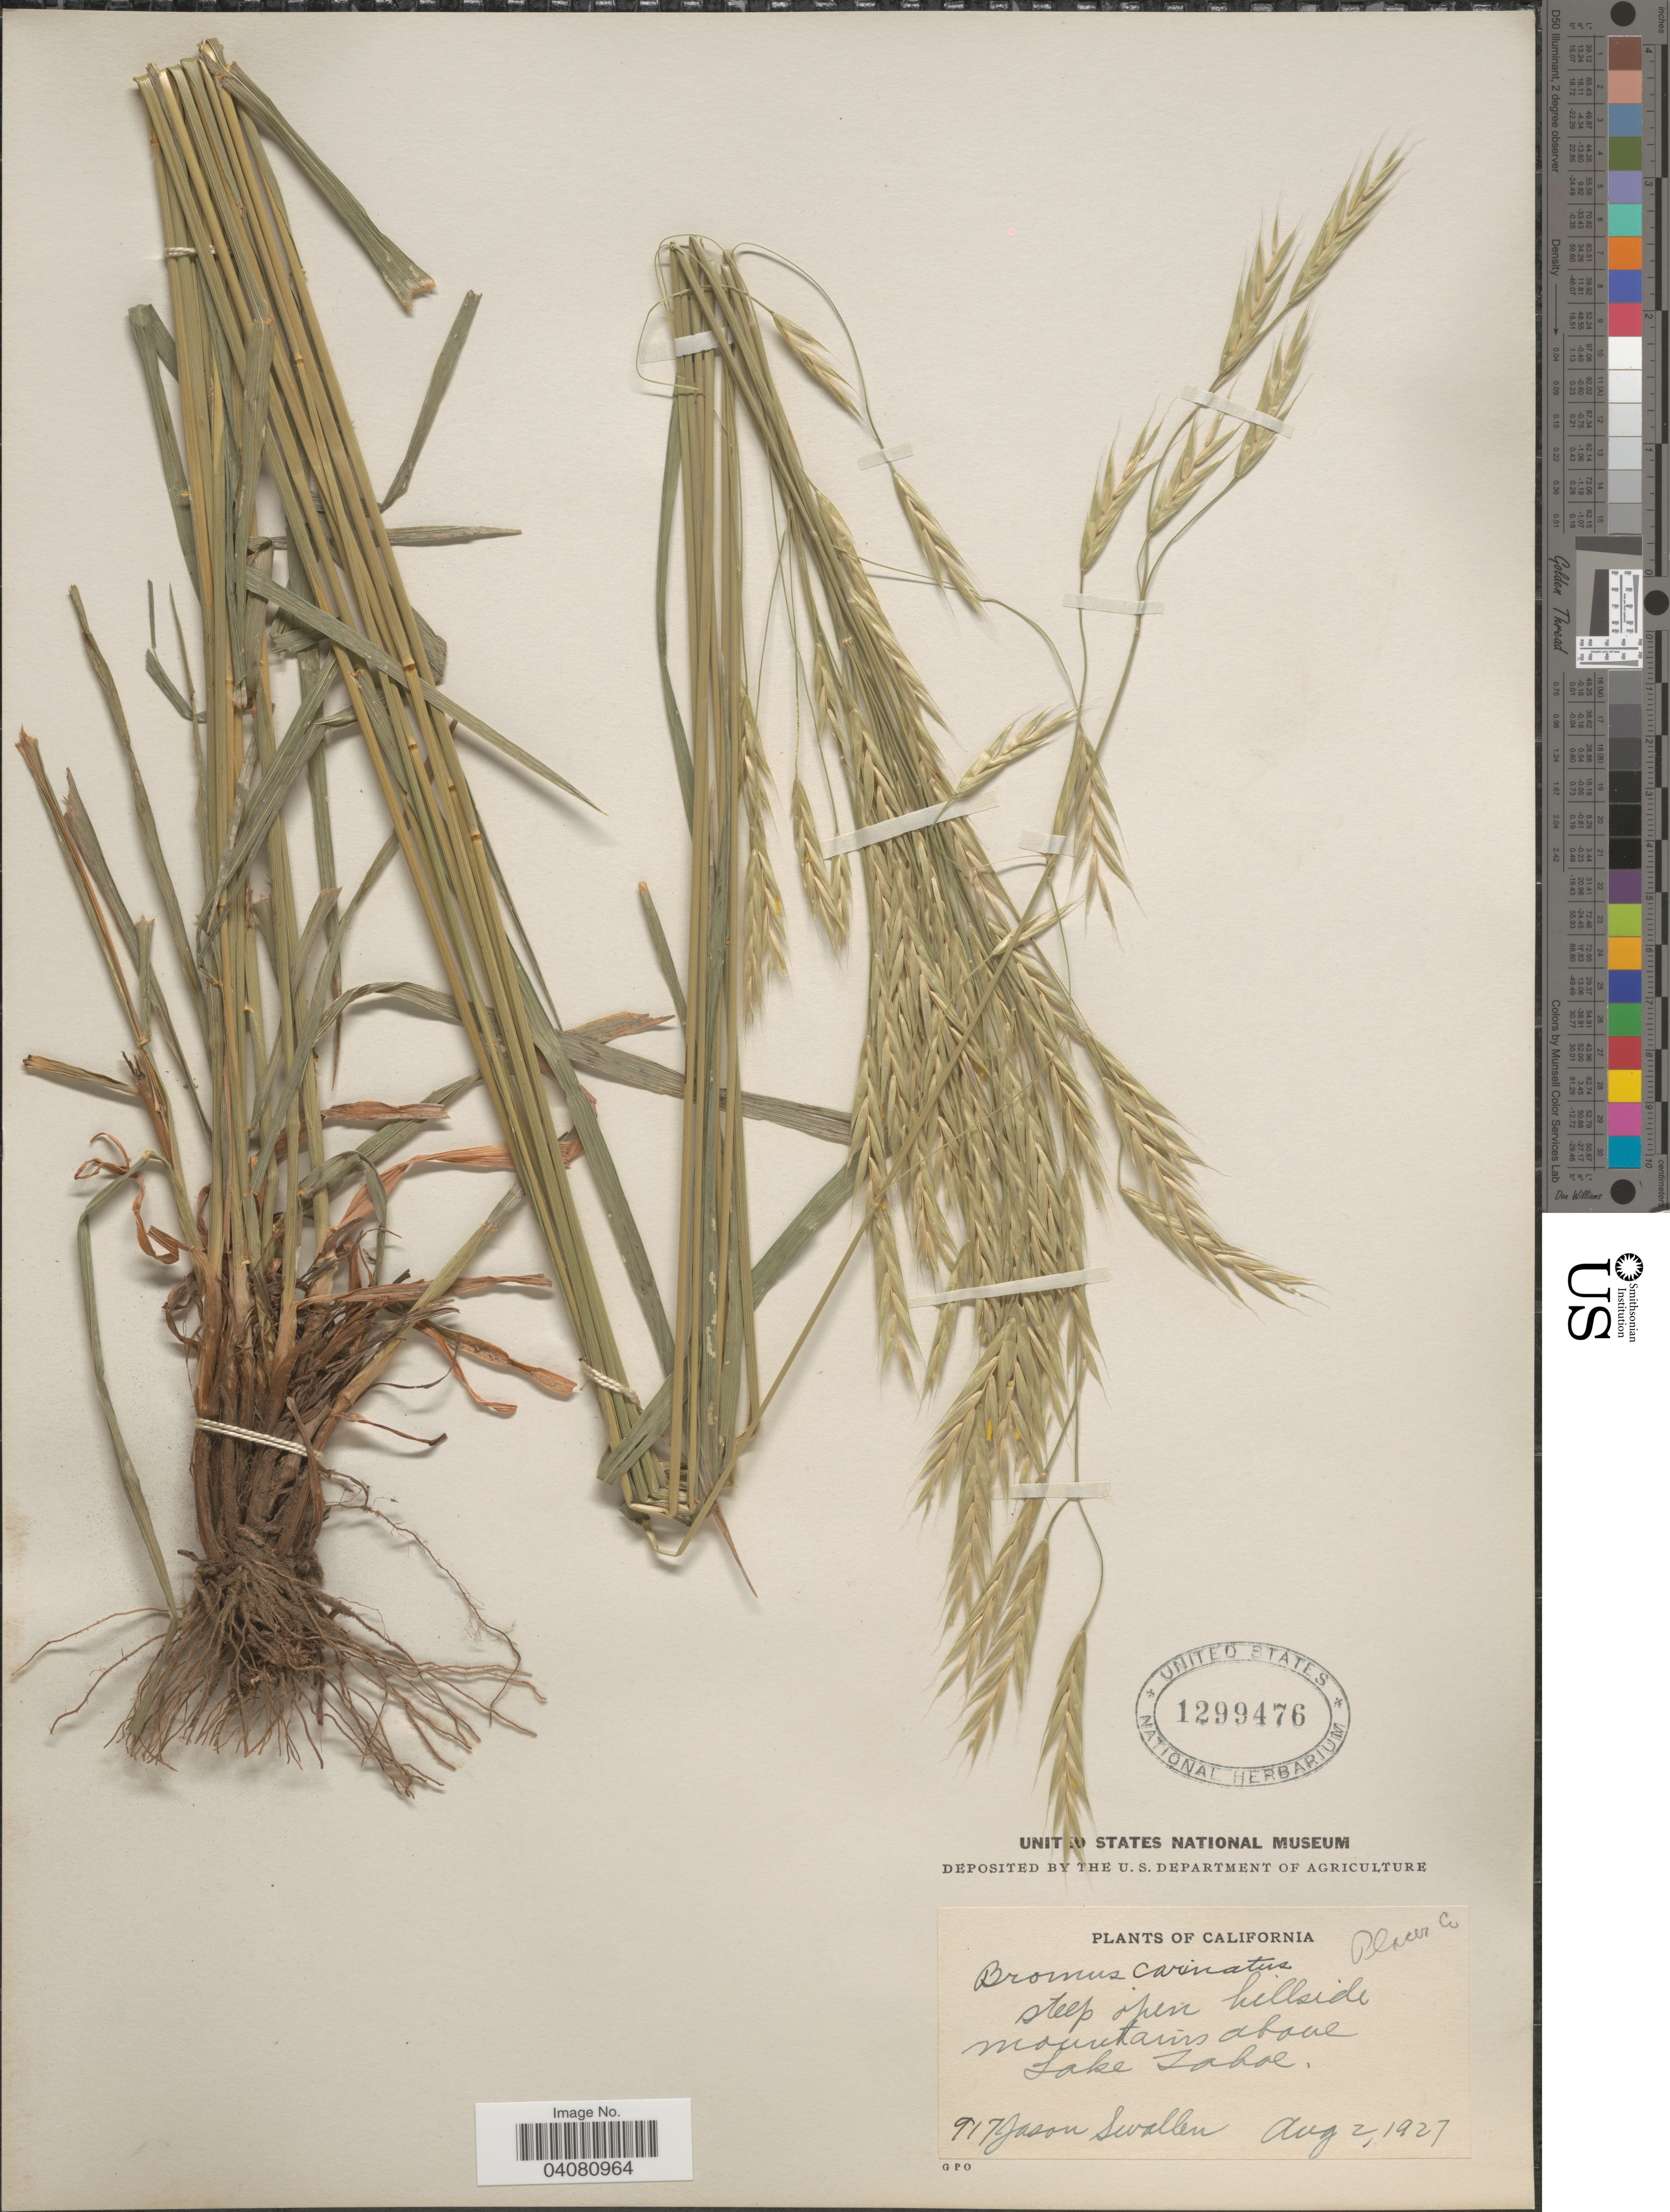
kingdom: Plantae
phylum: Tracheophyta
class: Liliopsida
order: Poales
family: Poaceae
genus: Bromus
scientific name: Bromus carinatus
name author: Hook. & Arn.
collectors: J. R. Swallen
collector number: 917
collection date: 1927-08-02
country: United States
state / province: California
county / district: Placer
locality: Steep open hillside mountains above Lake Tahoe. Placer Co.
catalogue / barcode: US 1299476